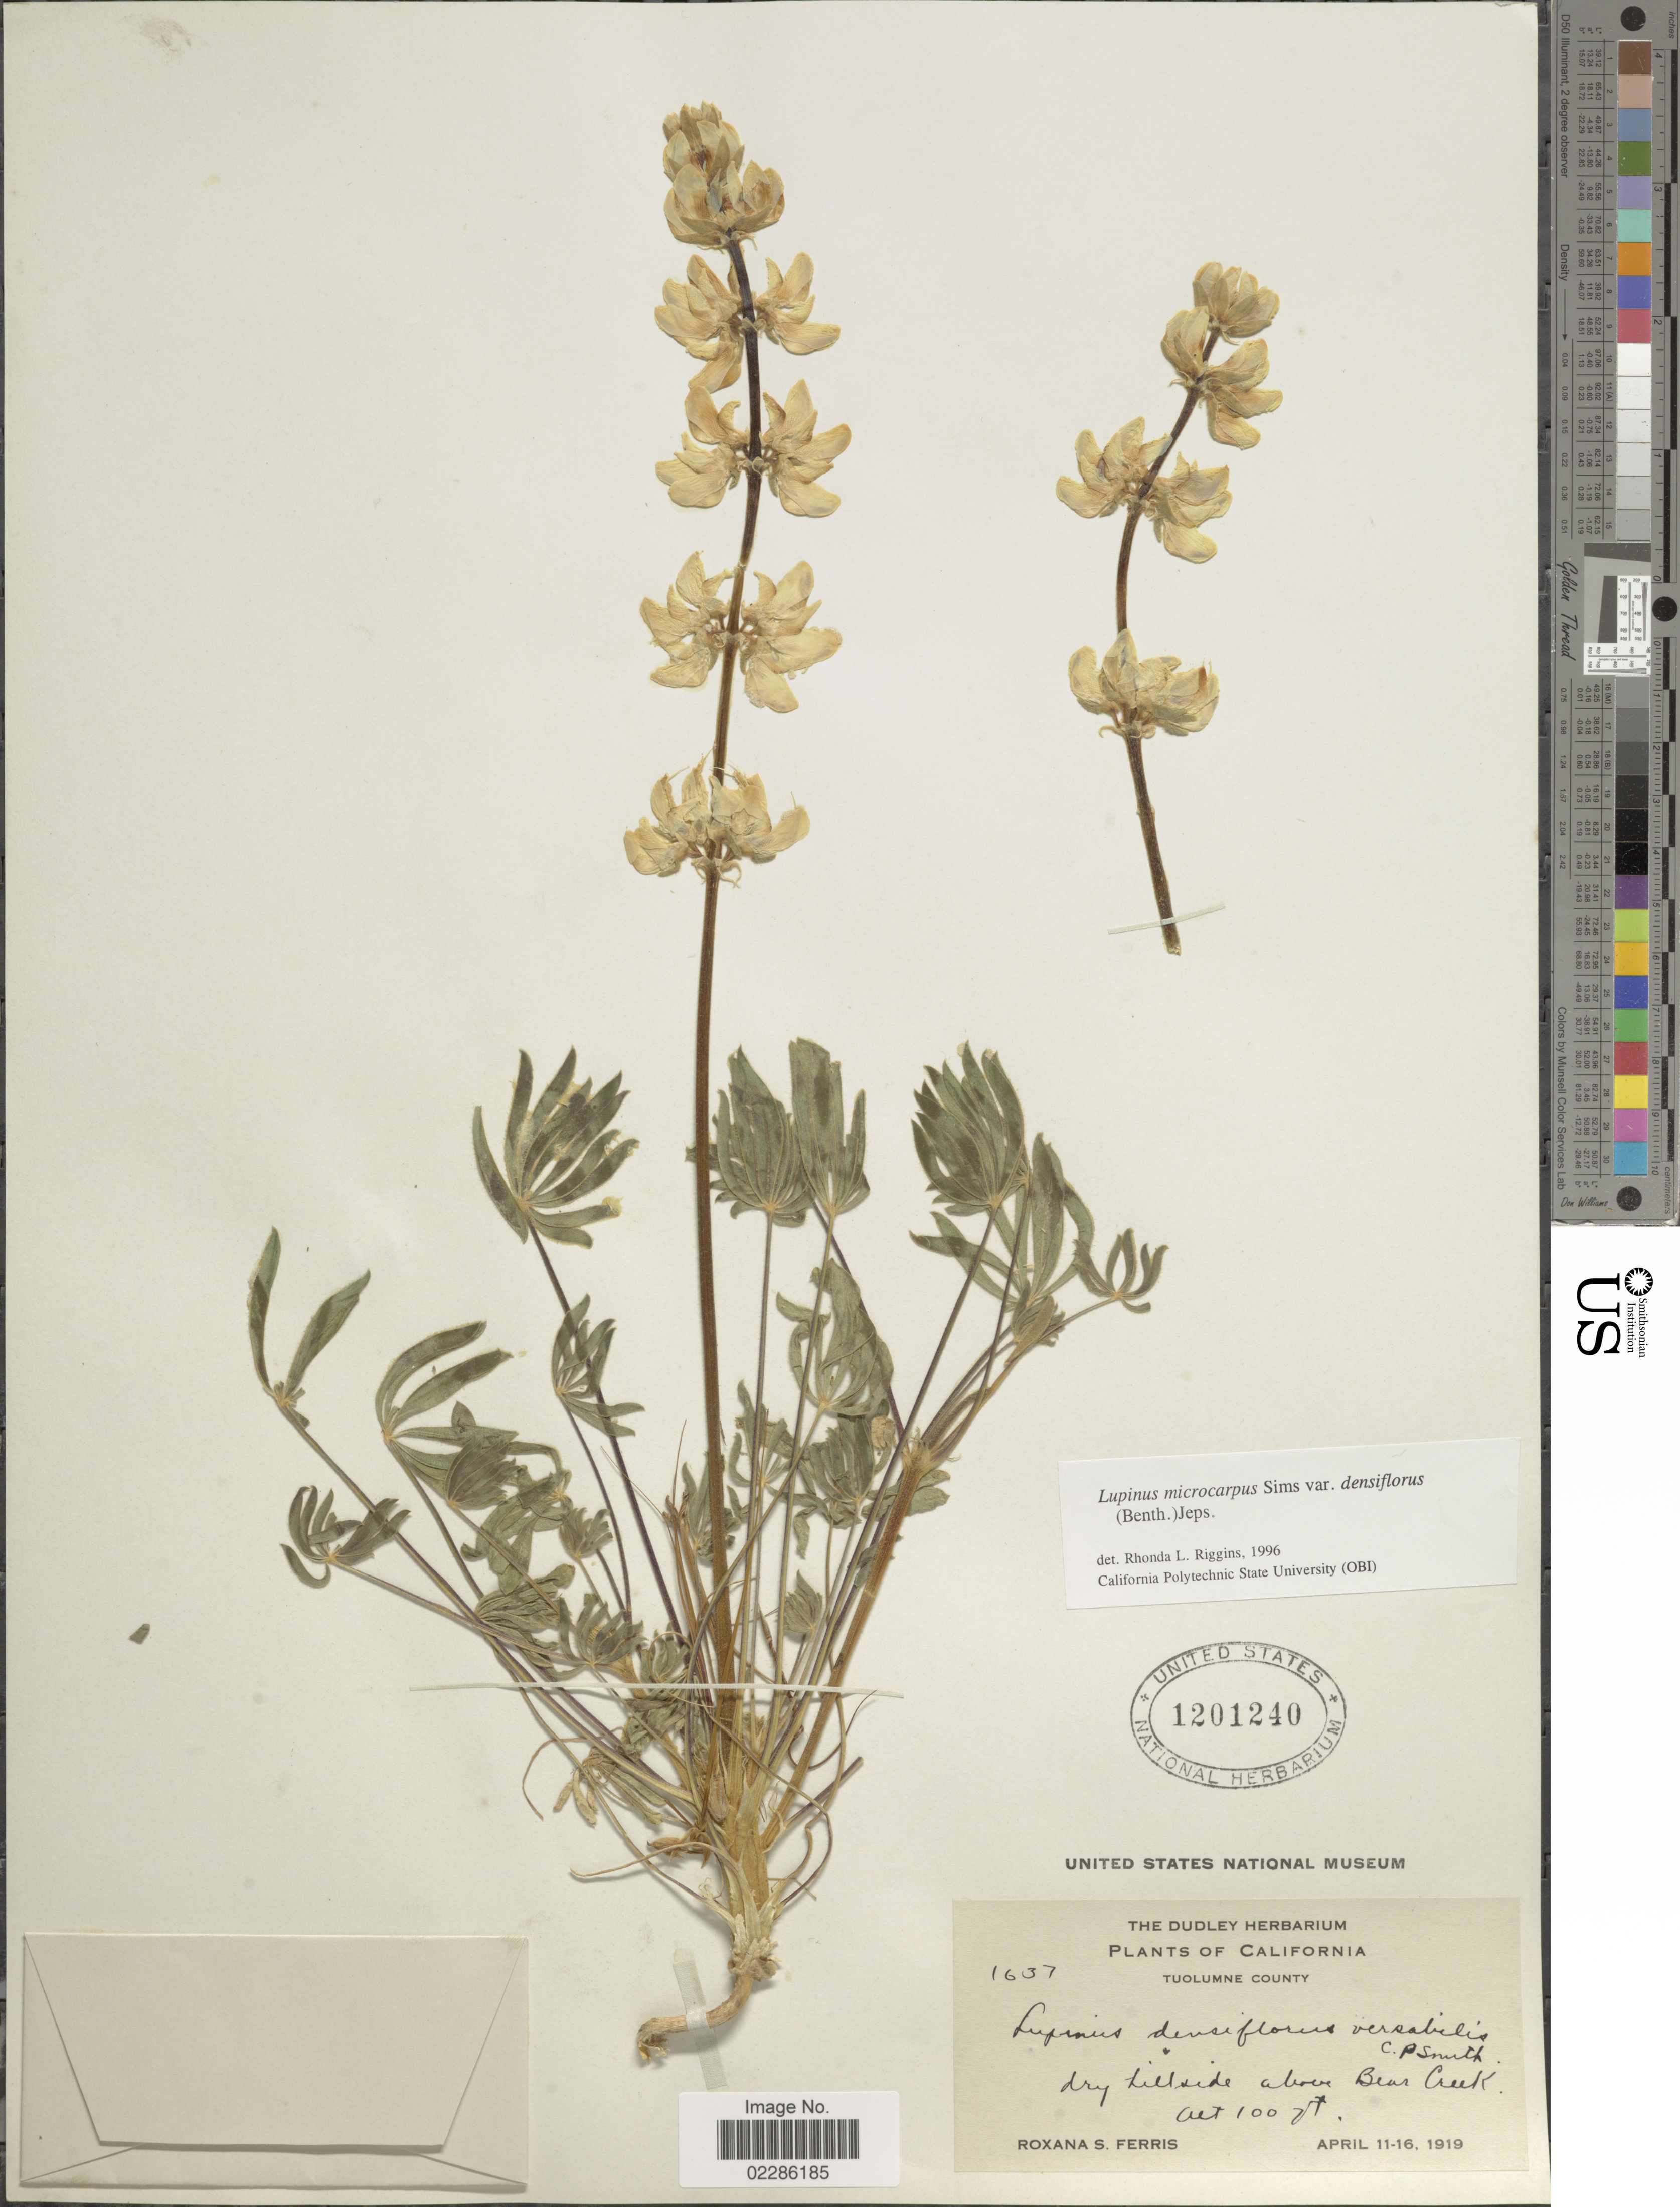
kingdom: Plantae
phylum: Tracheophyta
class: Magnoliopsida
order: Fabales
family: Fabaceae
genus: Lupinus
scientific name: Lupinus microcarpus var. densiflorus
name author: (Benth.) Jeps.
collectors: R. S. Ferris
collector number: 1637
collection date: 1919-04-11/1919-04-16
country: United States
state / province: California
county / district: Tuolumne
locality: Tuolumne County, dry hillside above Bear Creek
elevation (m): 30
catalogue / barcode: US 1201240